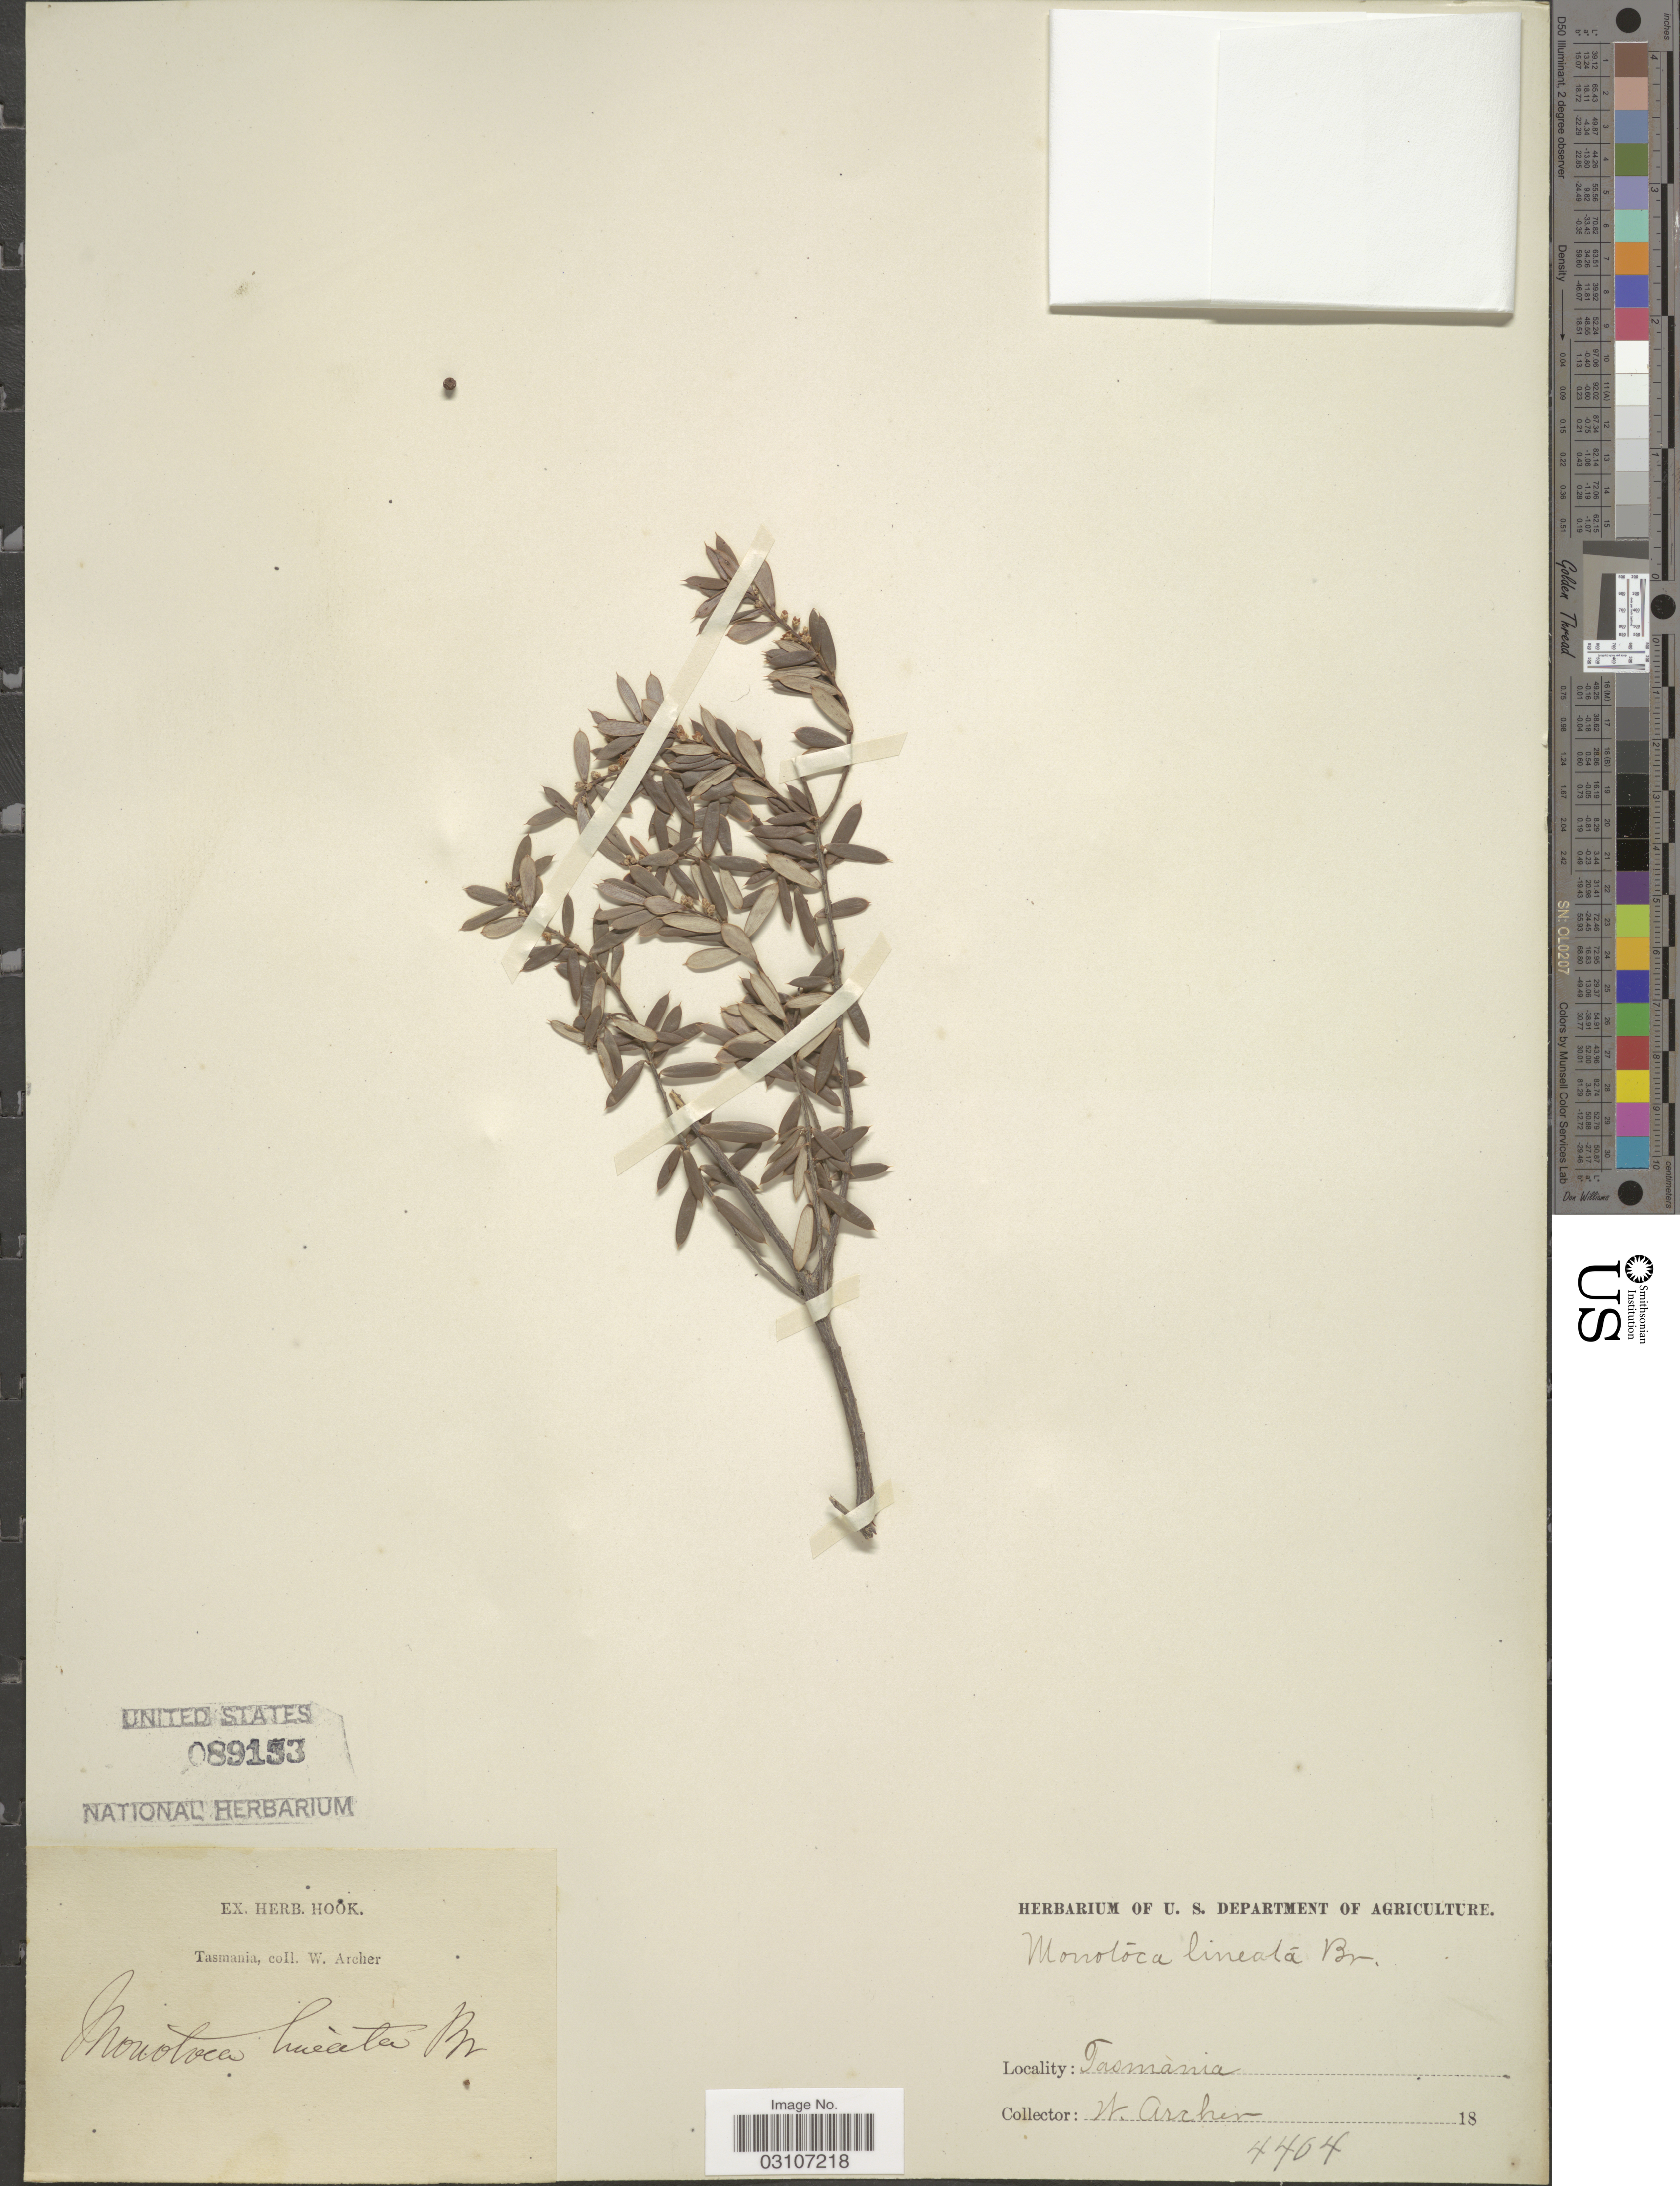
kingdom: Plantae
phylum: Tracheophyta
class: Magnoliopsida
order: Ericales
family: Ericaceae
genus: Monotoca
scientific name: Monotoca lineata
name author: R. Br.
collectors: W. Archer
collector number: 4404?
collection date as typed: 18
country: Australia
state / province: Tasmania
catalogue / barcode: US 89153